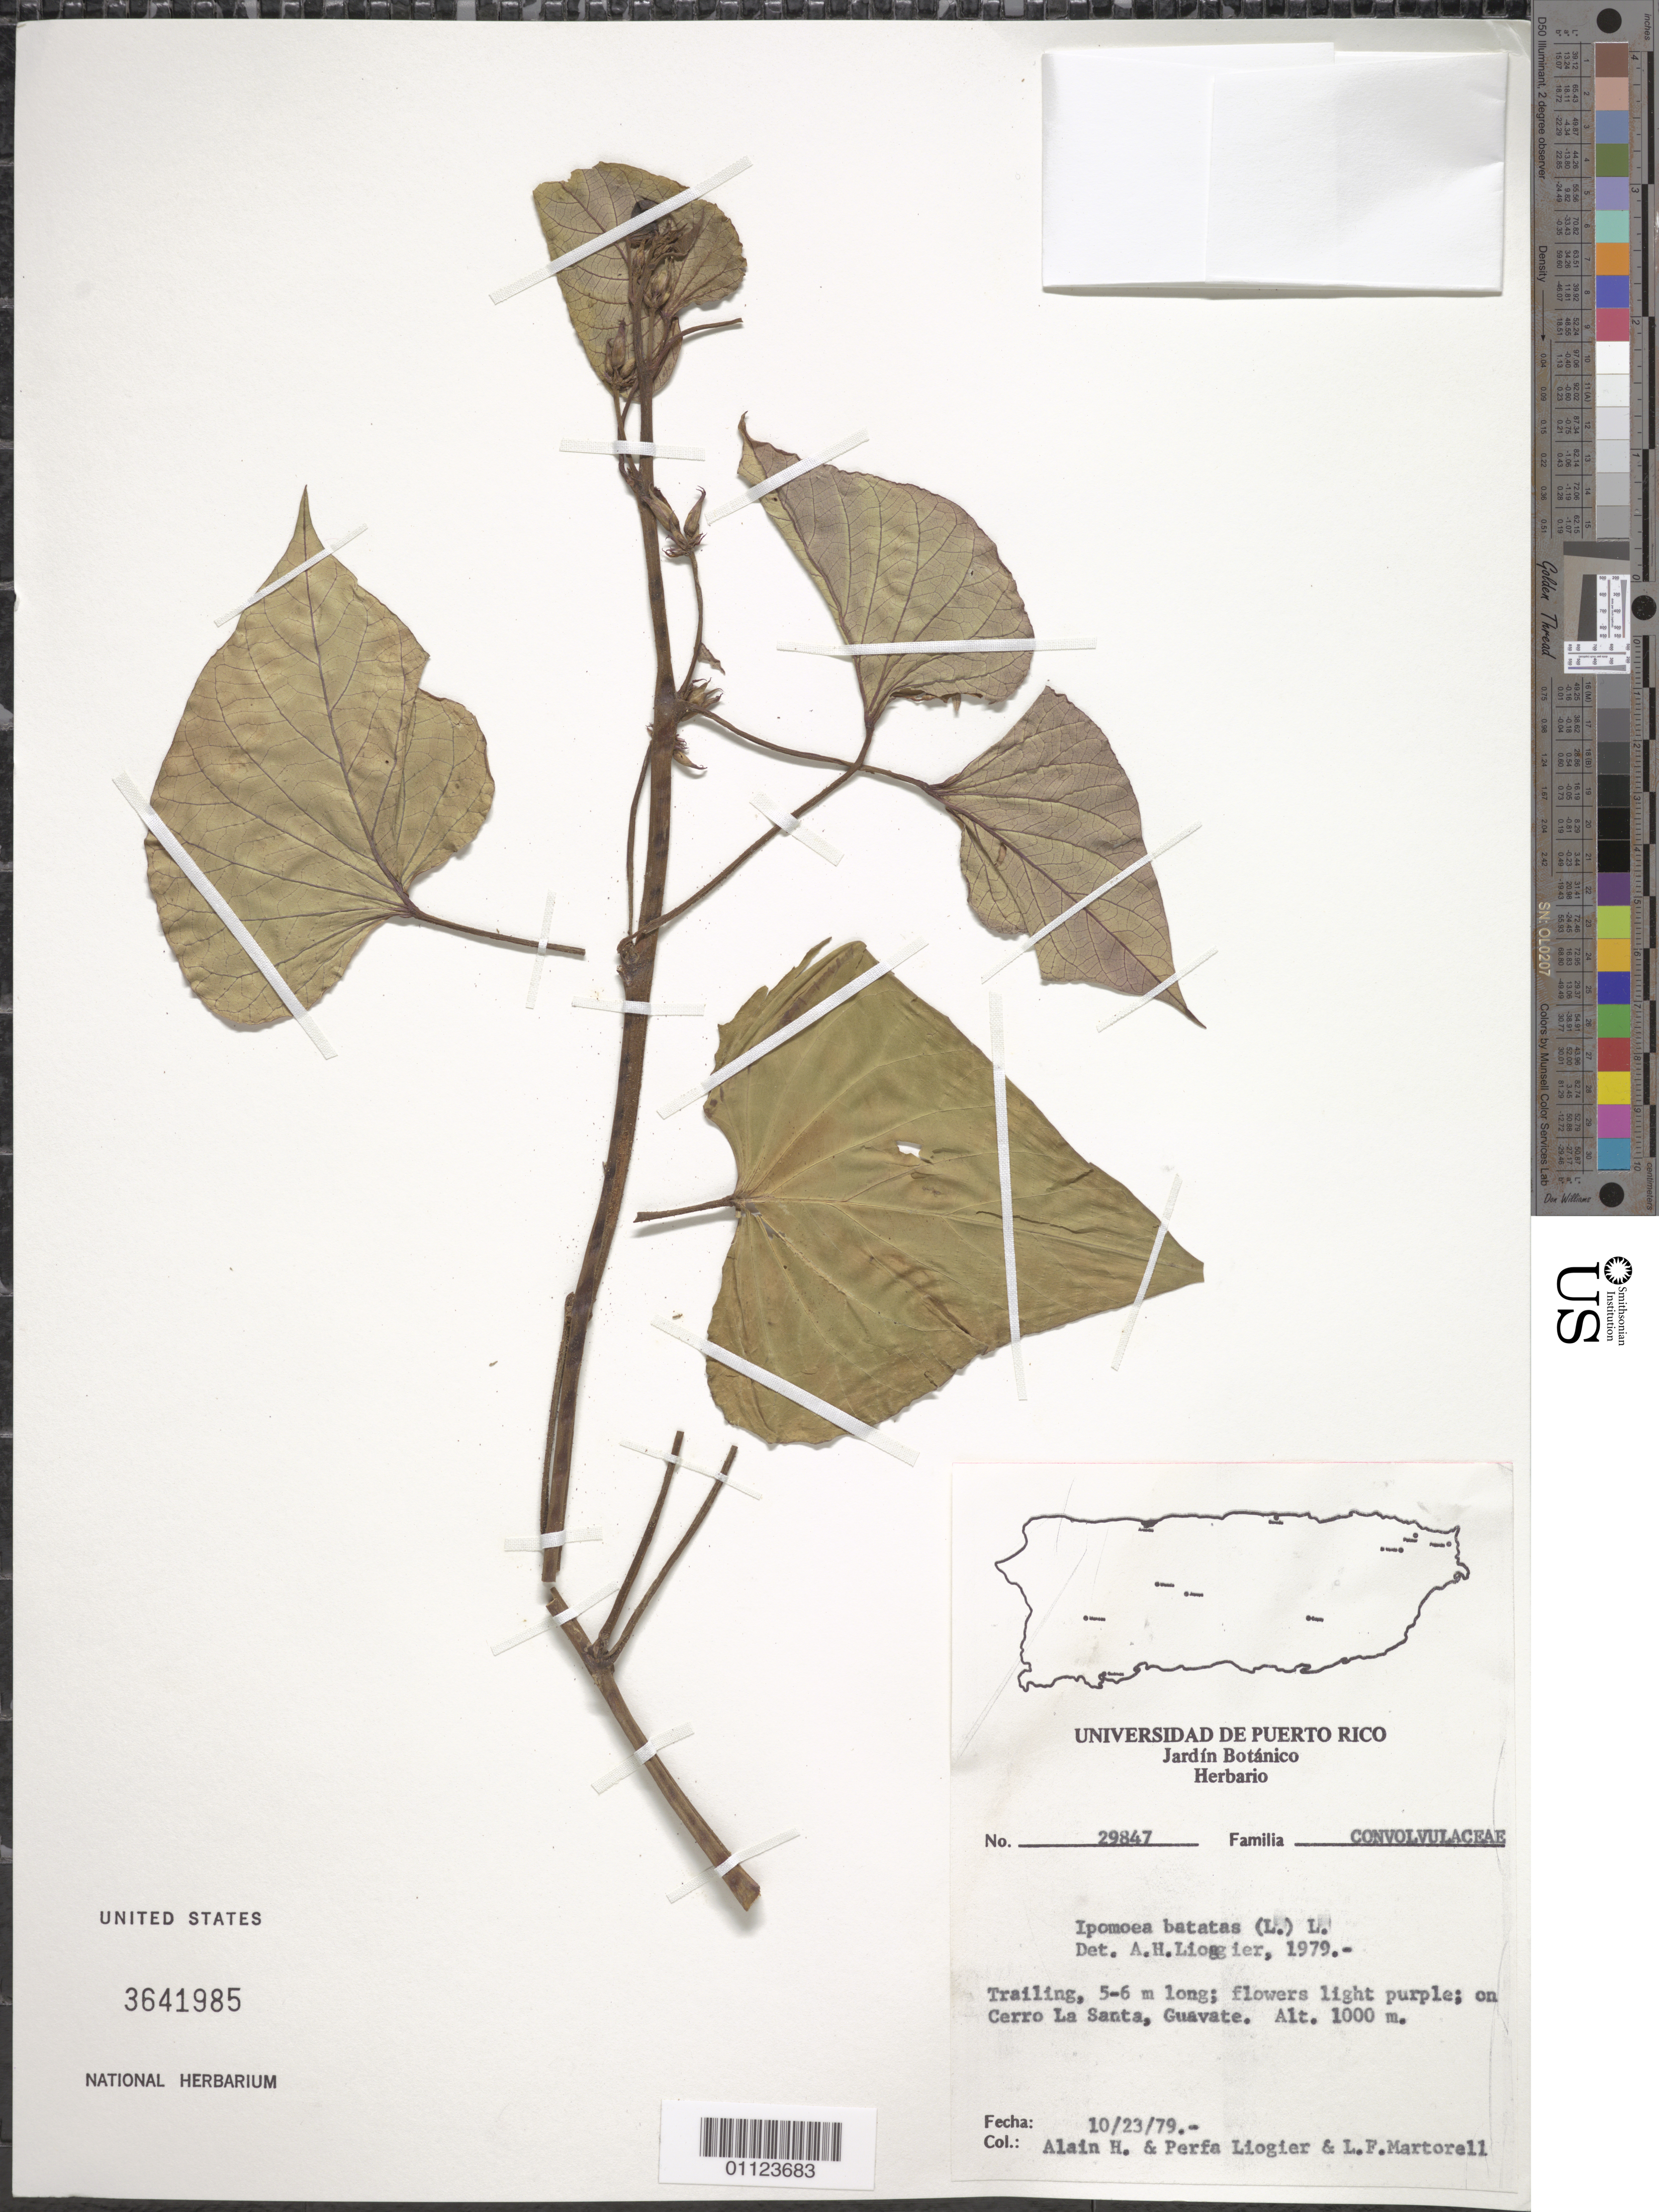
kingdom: Plantae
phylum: Tracheophyta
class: Magnoliopsida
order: Solanales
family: Convolvulaceae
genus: Ipomoea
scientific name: Ipomoea batatas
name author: (L.) Lam.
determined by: Liogier, Alain H.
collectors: A. H. Liogier, M. P. Liogier & L. Martorell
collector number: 29847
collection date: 1979-10-23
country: Puerto Rico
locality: Cerro La Santa, Guavate.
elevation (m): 1000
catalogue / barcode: US 3641985